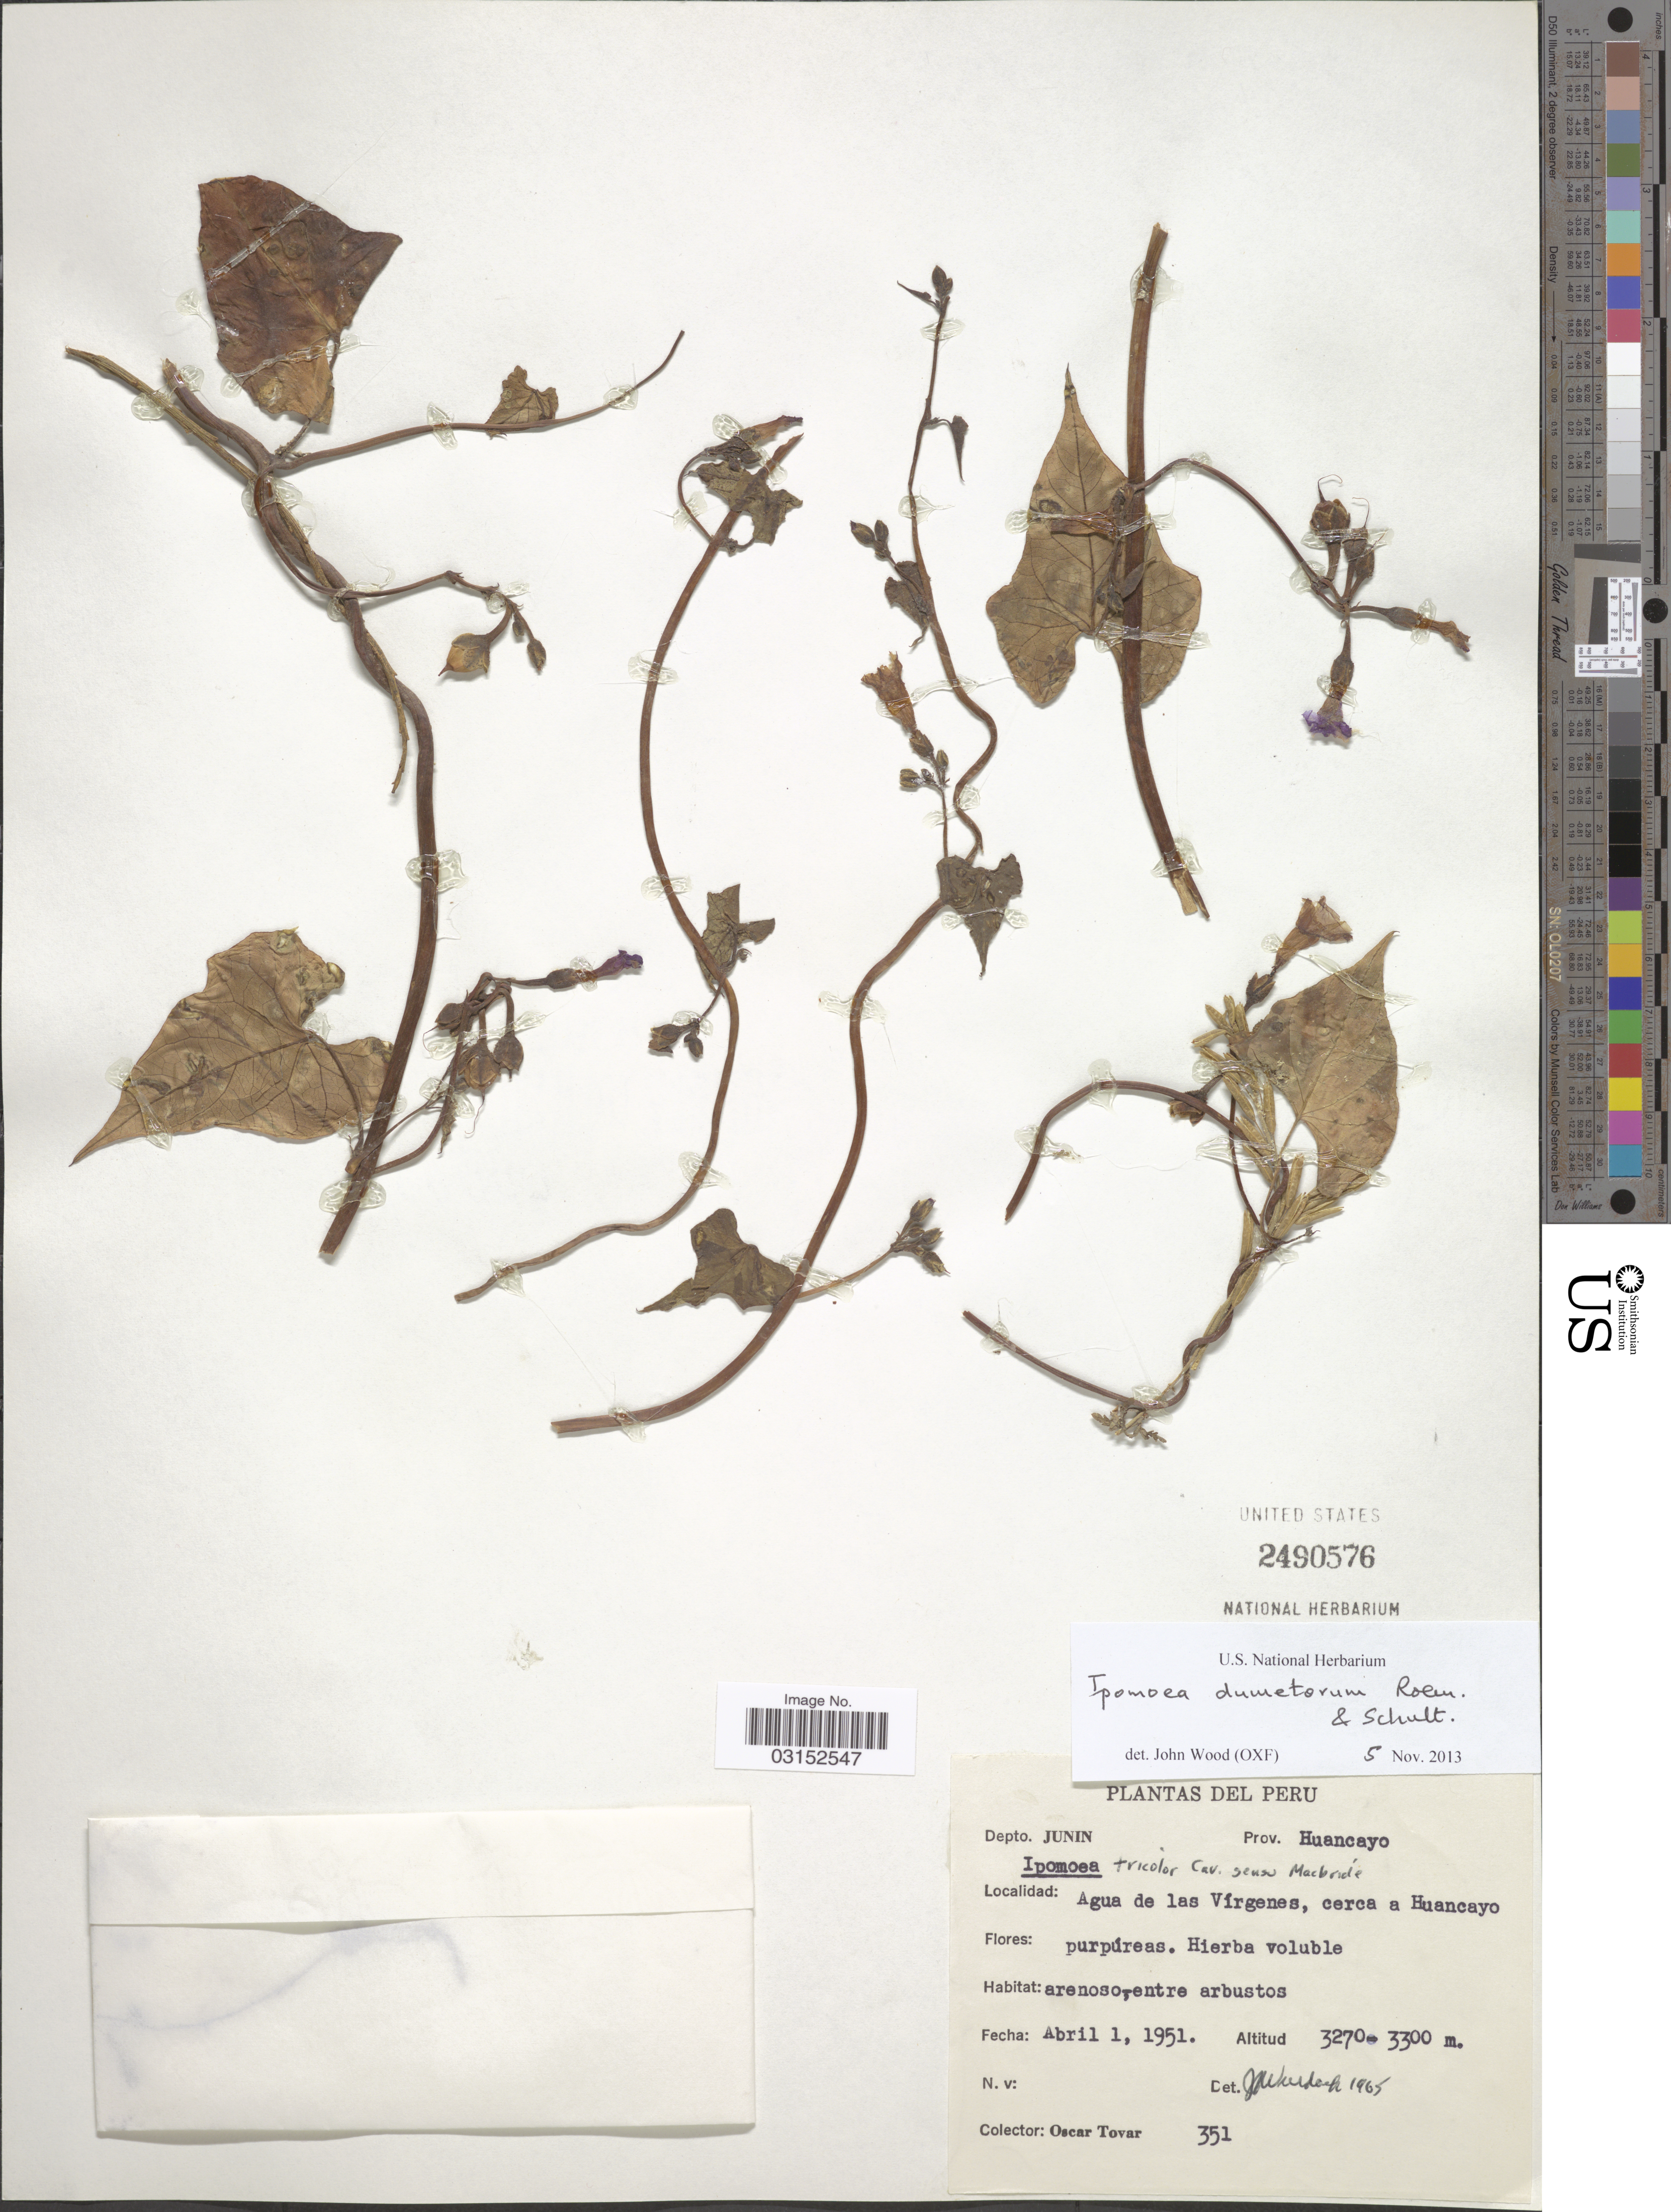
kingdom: Plantae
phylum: Tracheophyta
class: Magnoliopsida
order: Solanales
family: Convolvulaceae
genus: Ipomoea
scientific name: Ipomoea dumetorum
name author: Willd.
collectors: Ó. Tovar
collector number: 351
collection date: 1951-04-01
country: Peru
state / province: Junín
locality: Depto. Junin, Prov. Huancayo, Agua de las Vírgenes, cerca a Huancayo.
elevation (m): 3270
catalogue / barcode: US 2490576